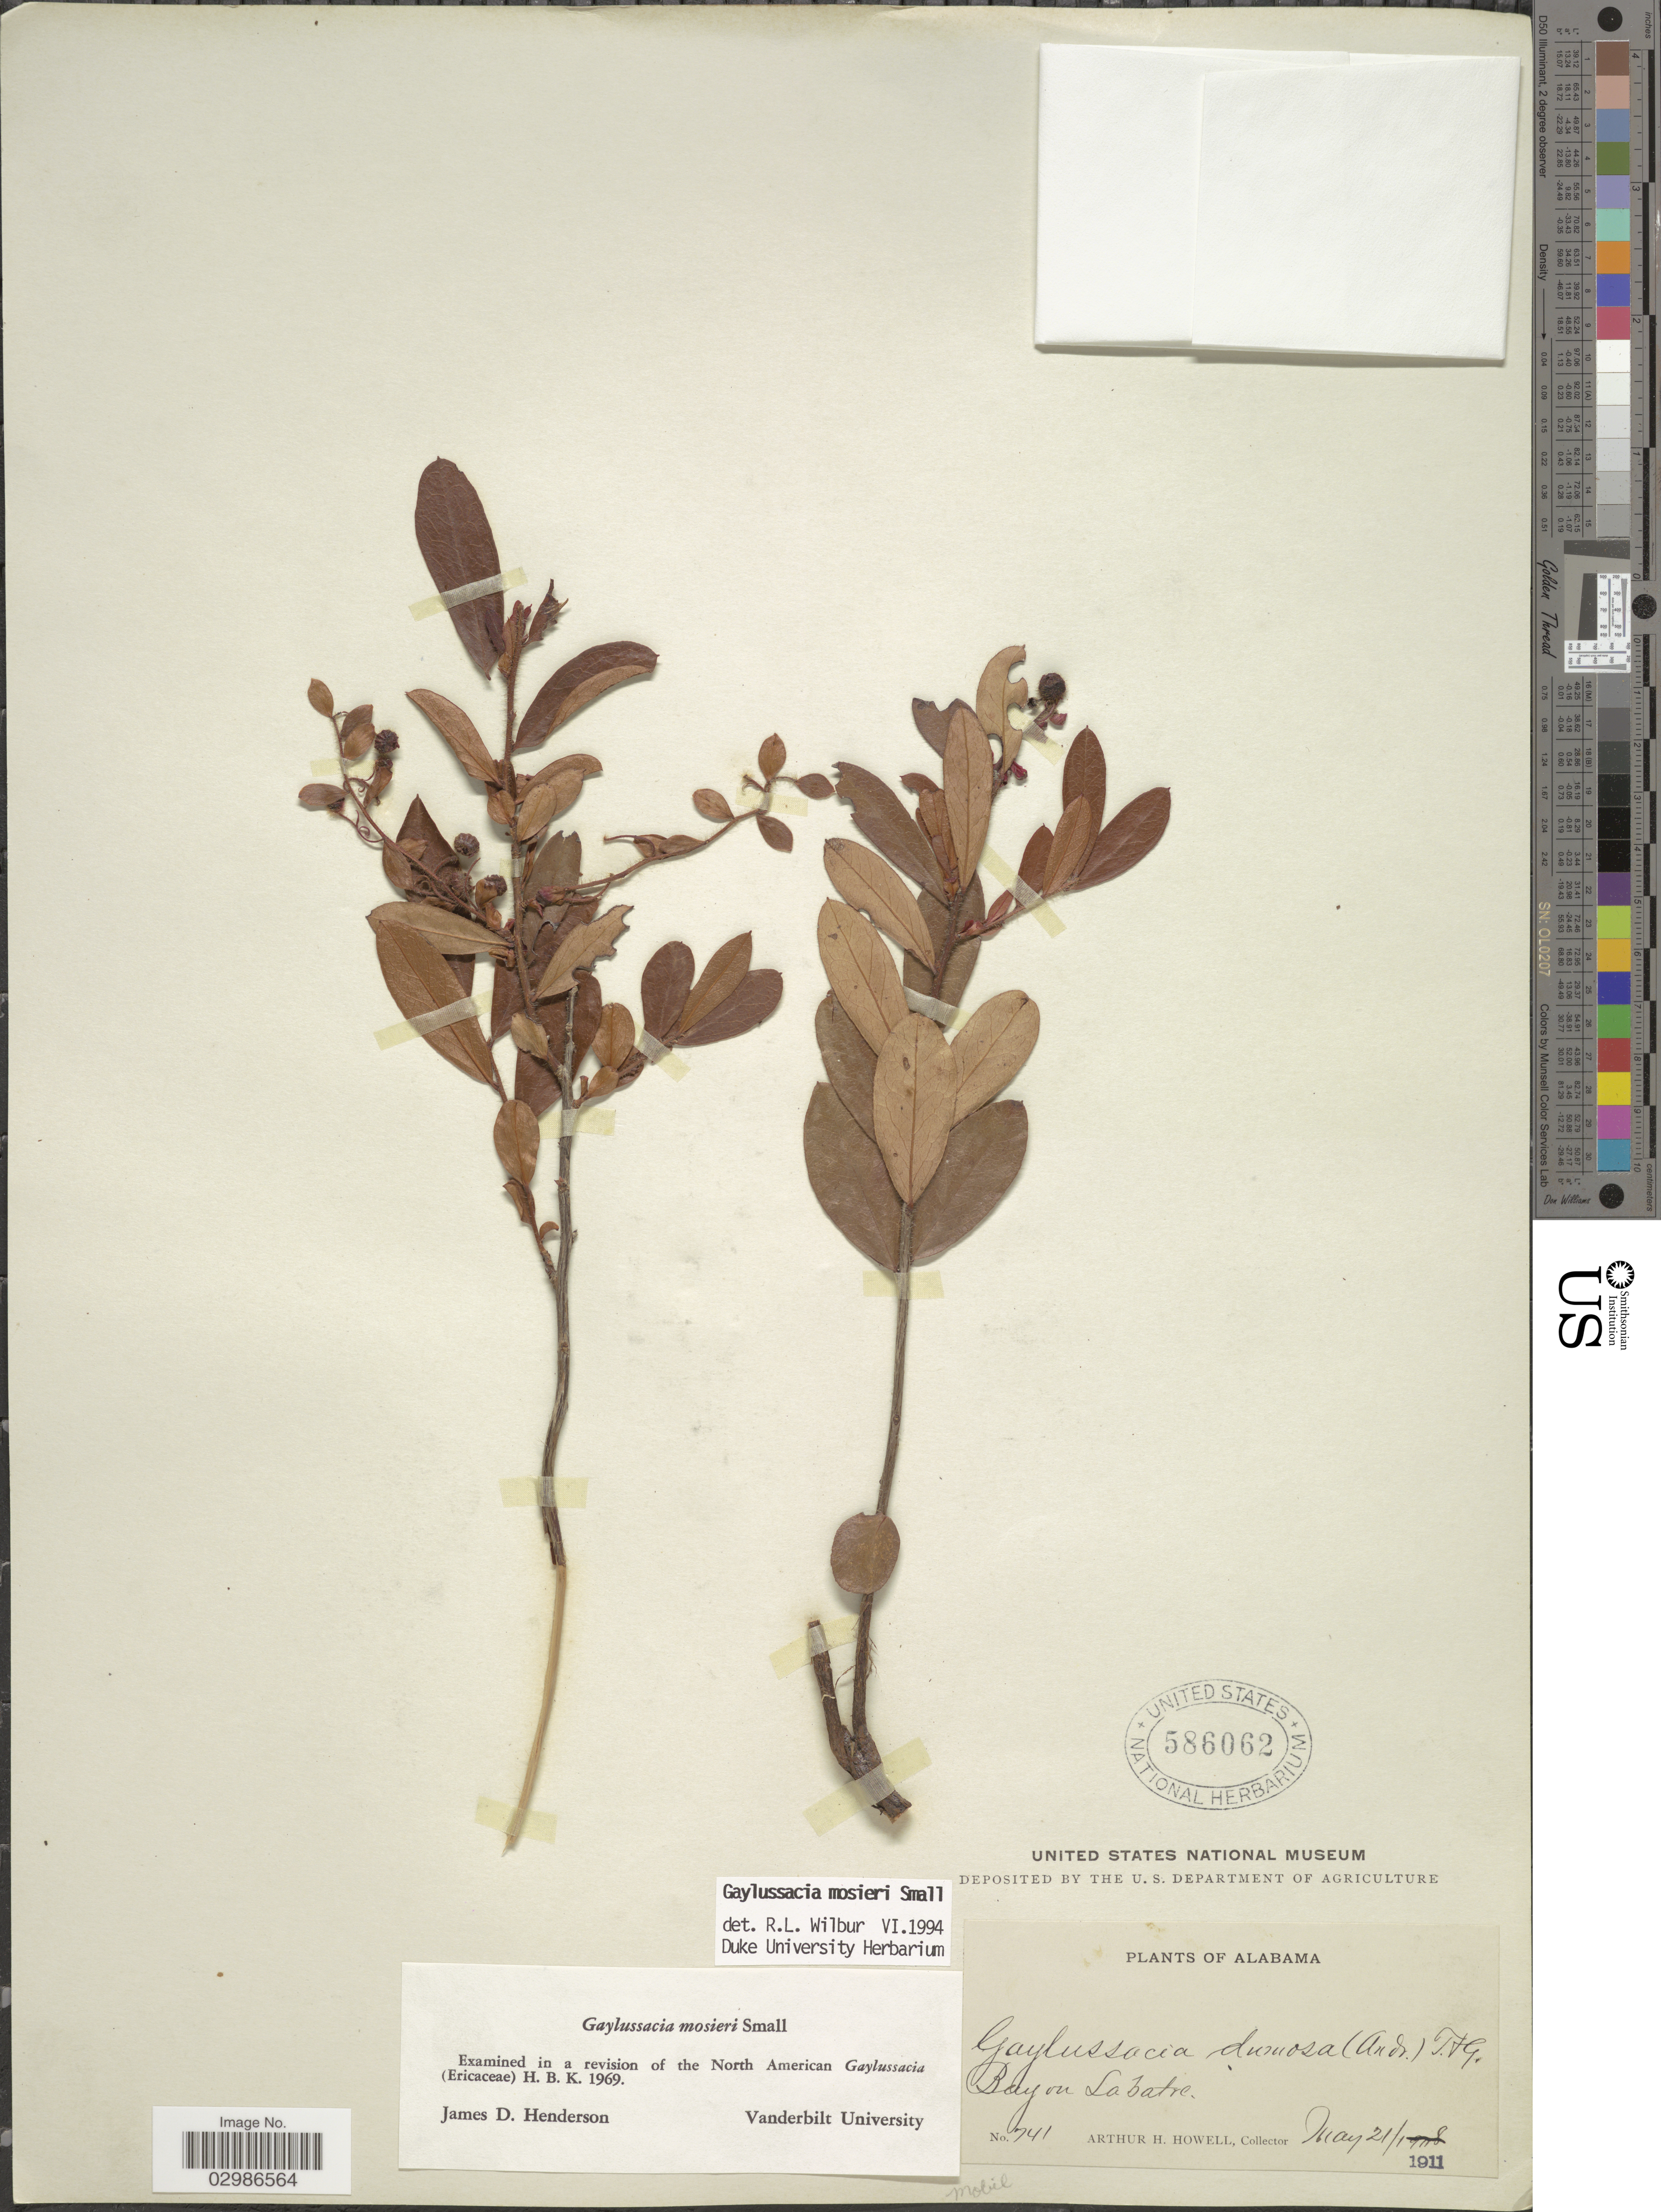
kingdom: Plantae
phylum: Tracheophyta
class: Magnoliopsida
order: Ericales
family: Ericaceae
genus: Gaylussacia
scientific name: Gaylussacia mosieri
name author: Small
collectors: A. H. Howell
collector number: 741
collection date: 1911-05-21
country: United States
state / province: Alabama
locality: Bay on Labatre. Mobil.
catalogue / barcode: US 586062